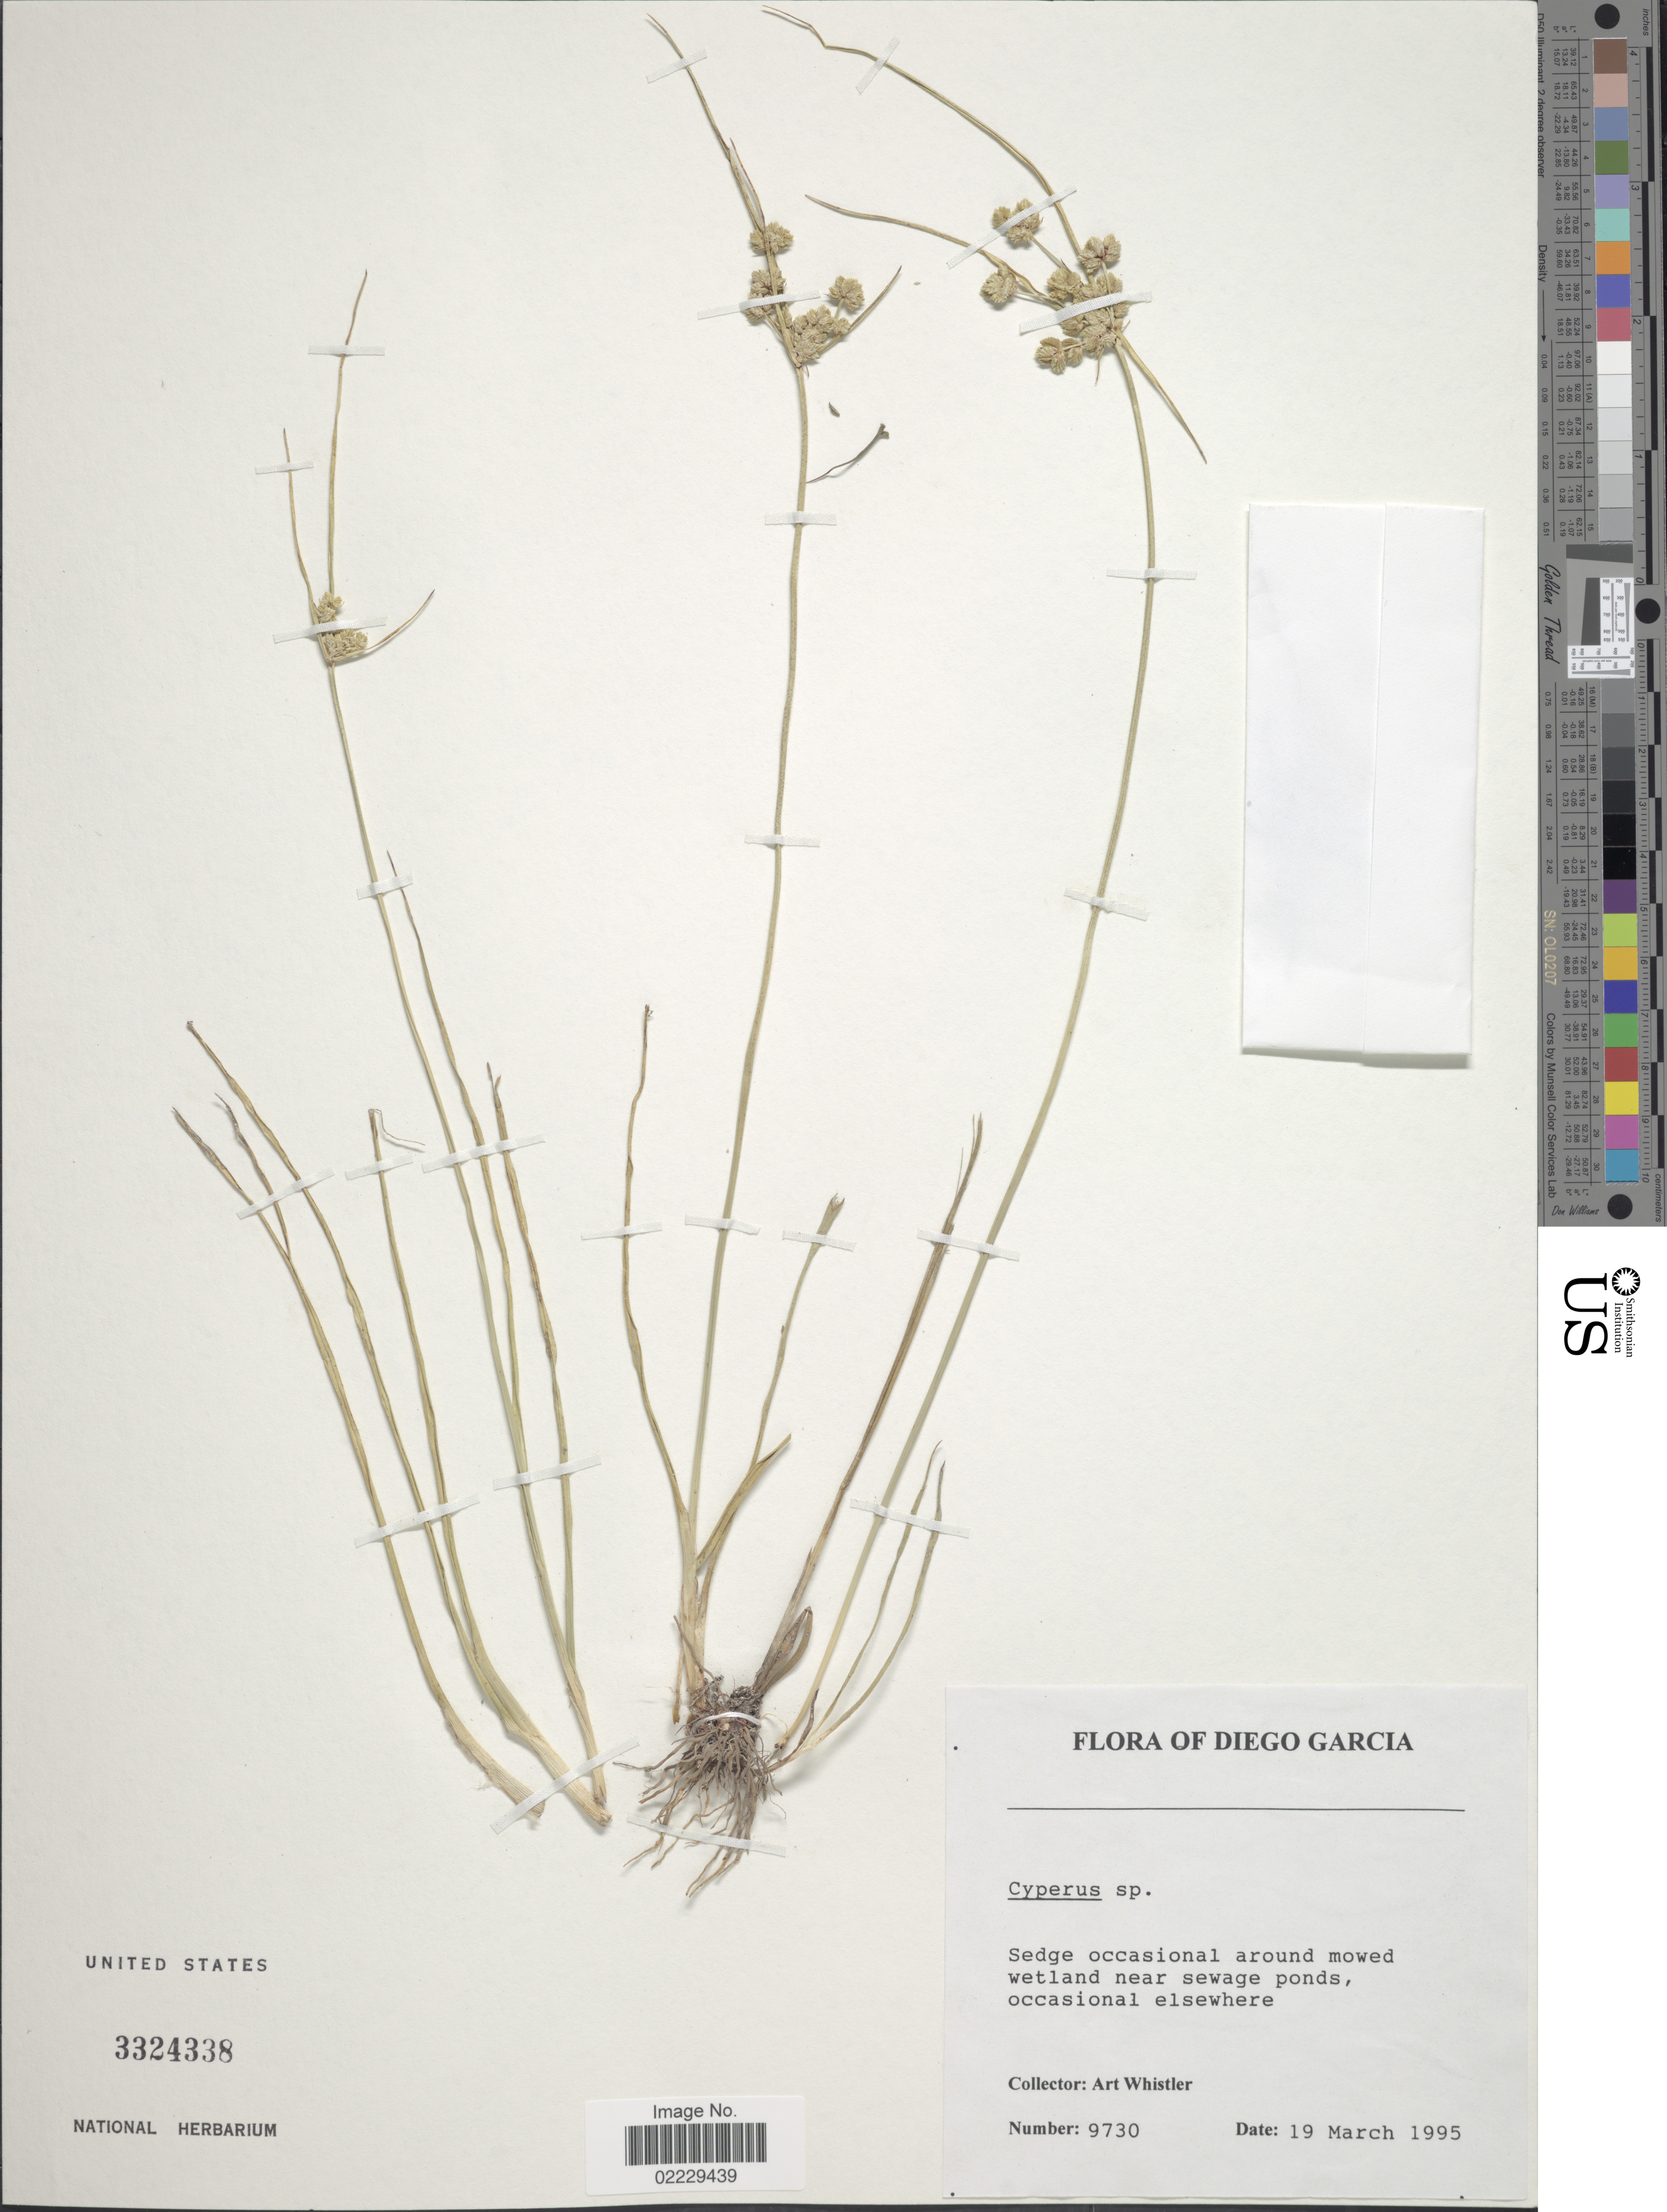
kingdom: Plantae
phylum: Tracheophyta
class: Liliopsida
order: Poales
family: Cyperaceae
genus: Cyperus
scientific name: Cyperus surinamensis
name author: Rottb.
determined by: Strong, Mark T., (BOT), Smithsonian Institution - National Museum of Natural History (UNITED STATES)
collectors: A. Whistler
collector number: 9730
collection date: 1995-03-19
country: British Indian Ocean Territory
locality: Diego Garcia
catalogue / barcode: US 3324338